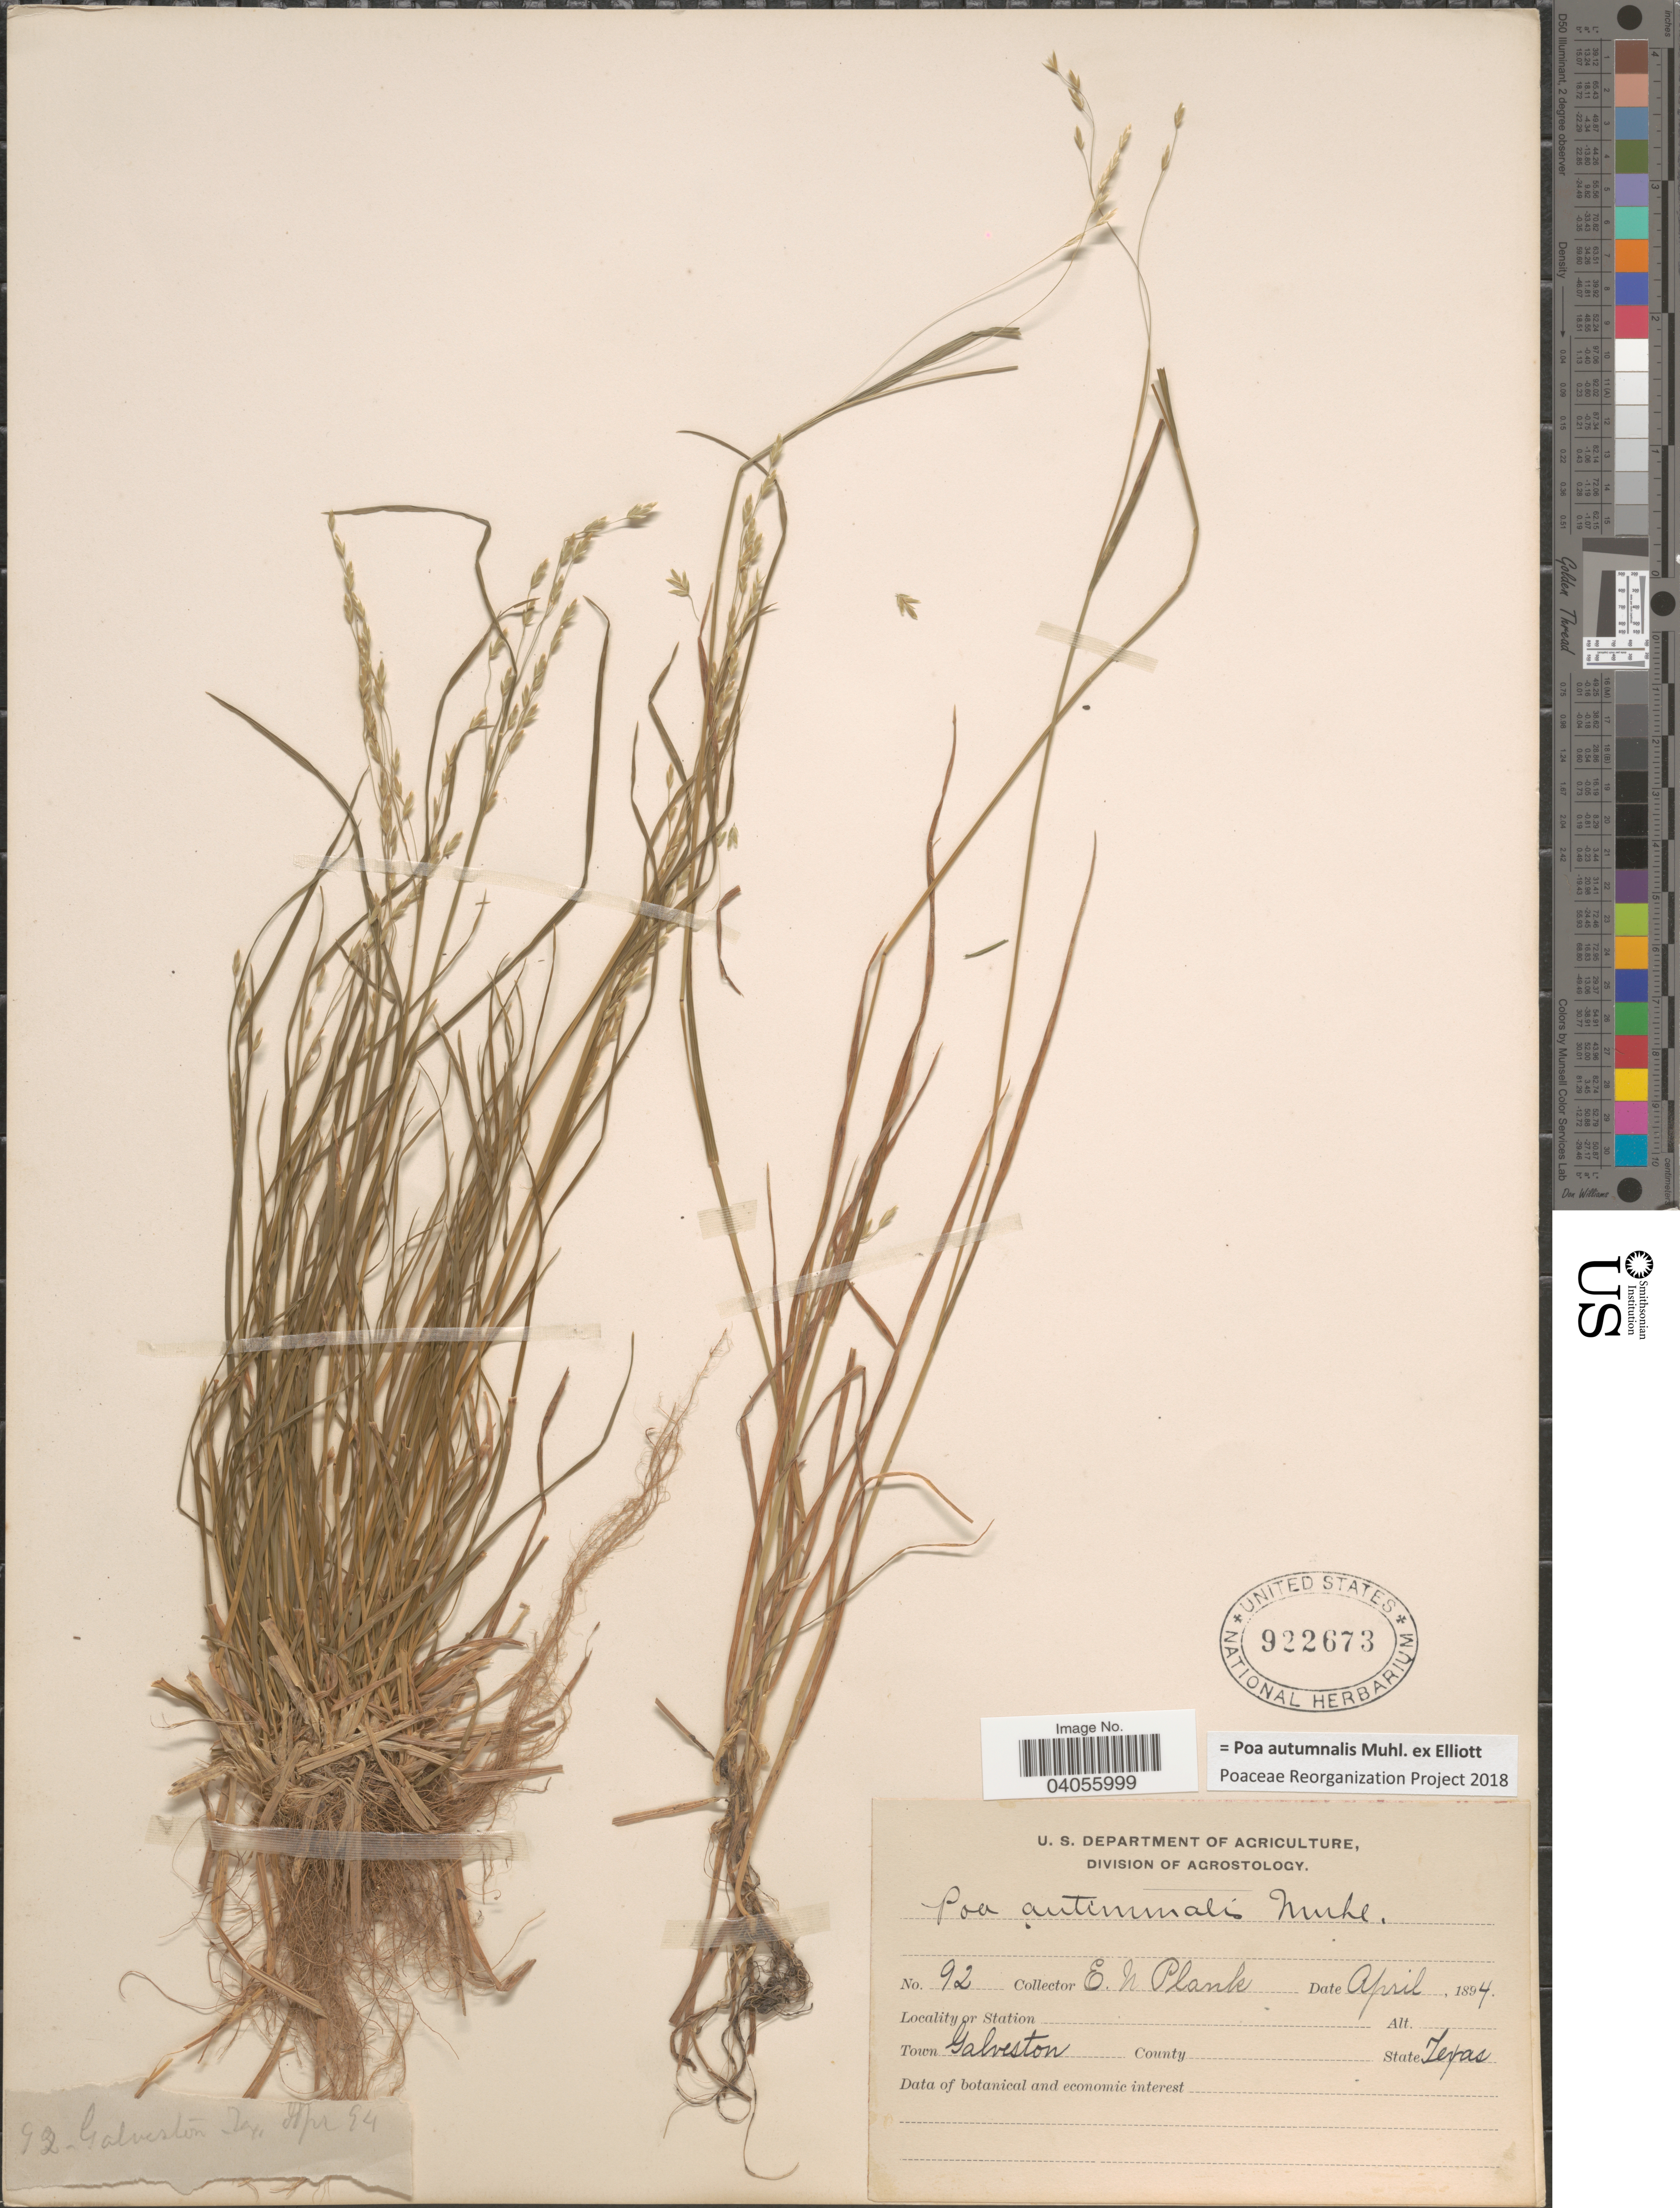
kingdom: Plantae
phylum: Tracheophyta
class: Liliopsida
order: Poales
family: Poaceae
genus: Poa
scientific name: Poa autumnalis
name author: Muhl. ex Elliott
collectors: E. Plank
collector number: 92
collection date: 1894-04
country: United States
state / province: Texas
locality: Town Galveston.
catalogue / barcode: US 922673